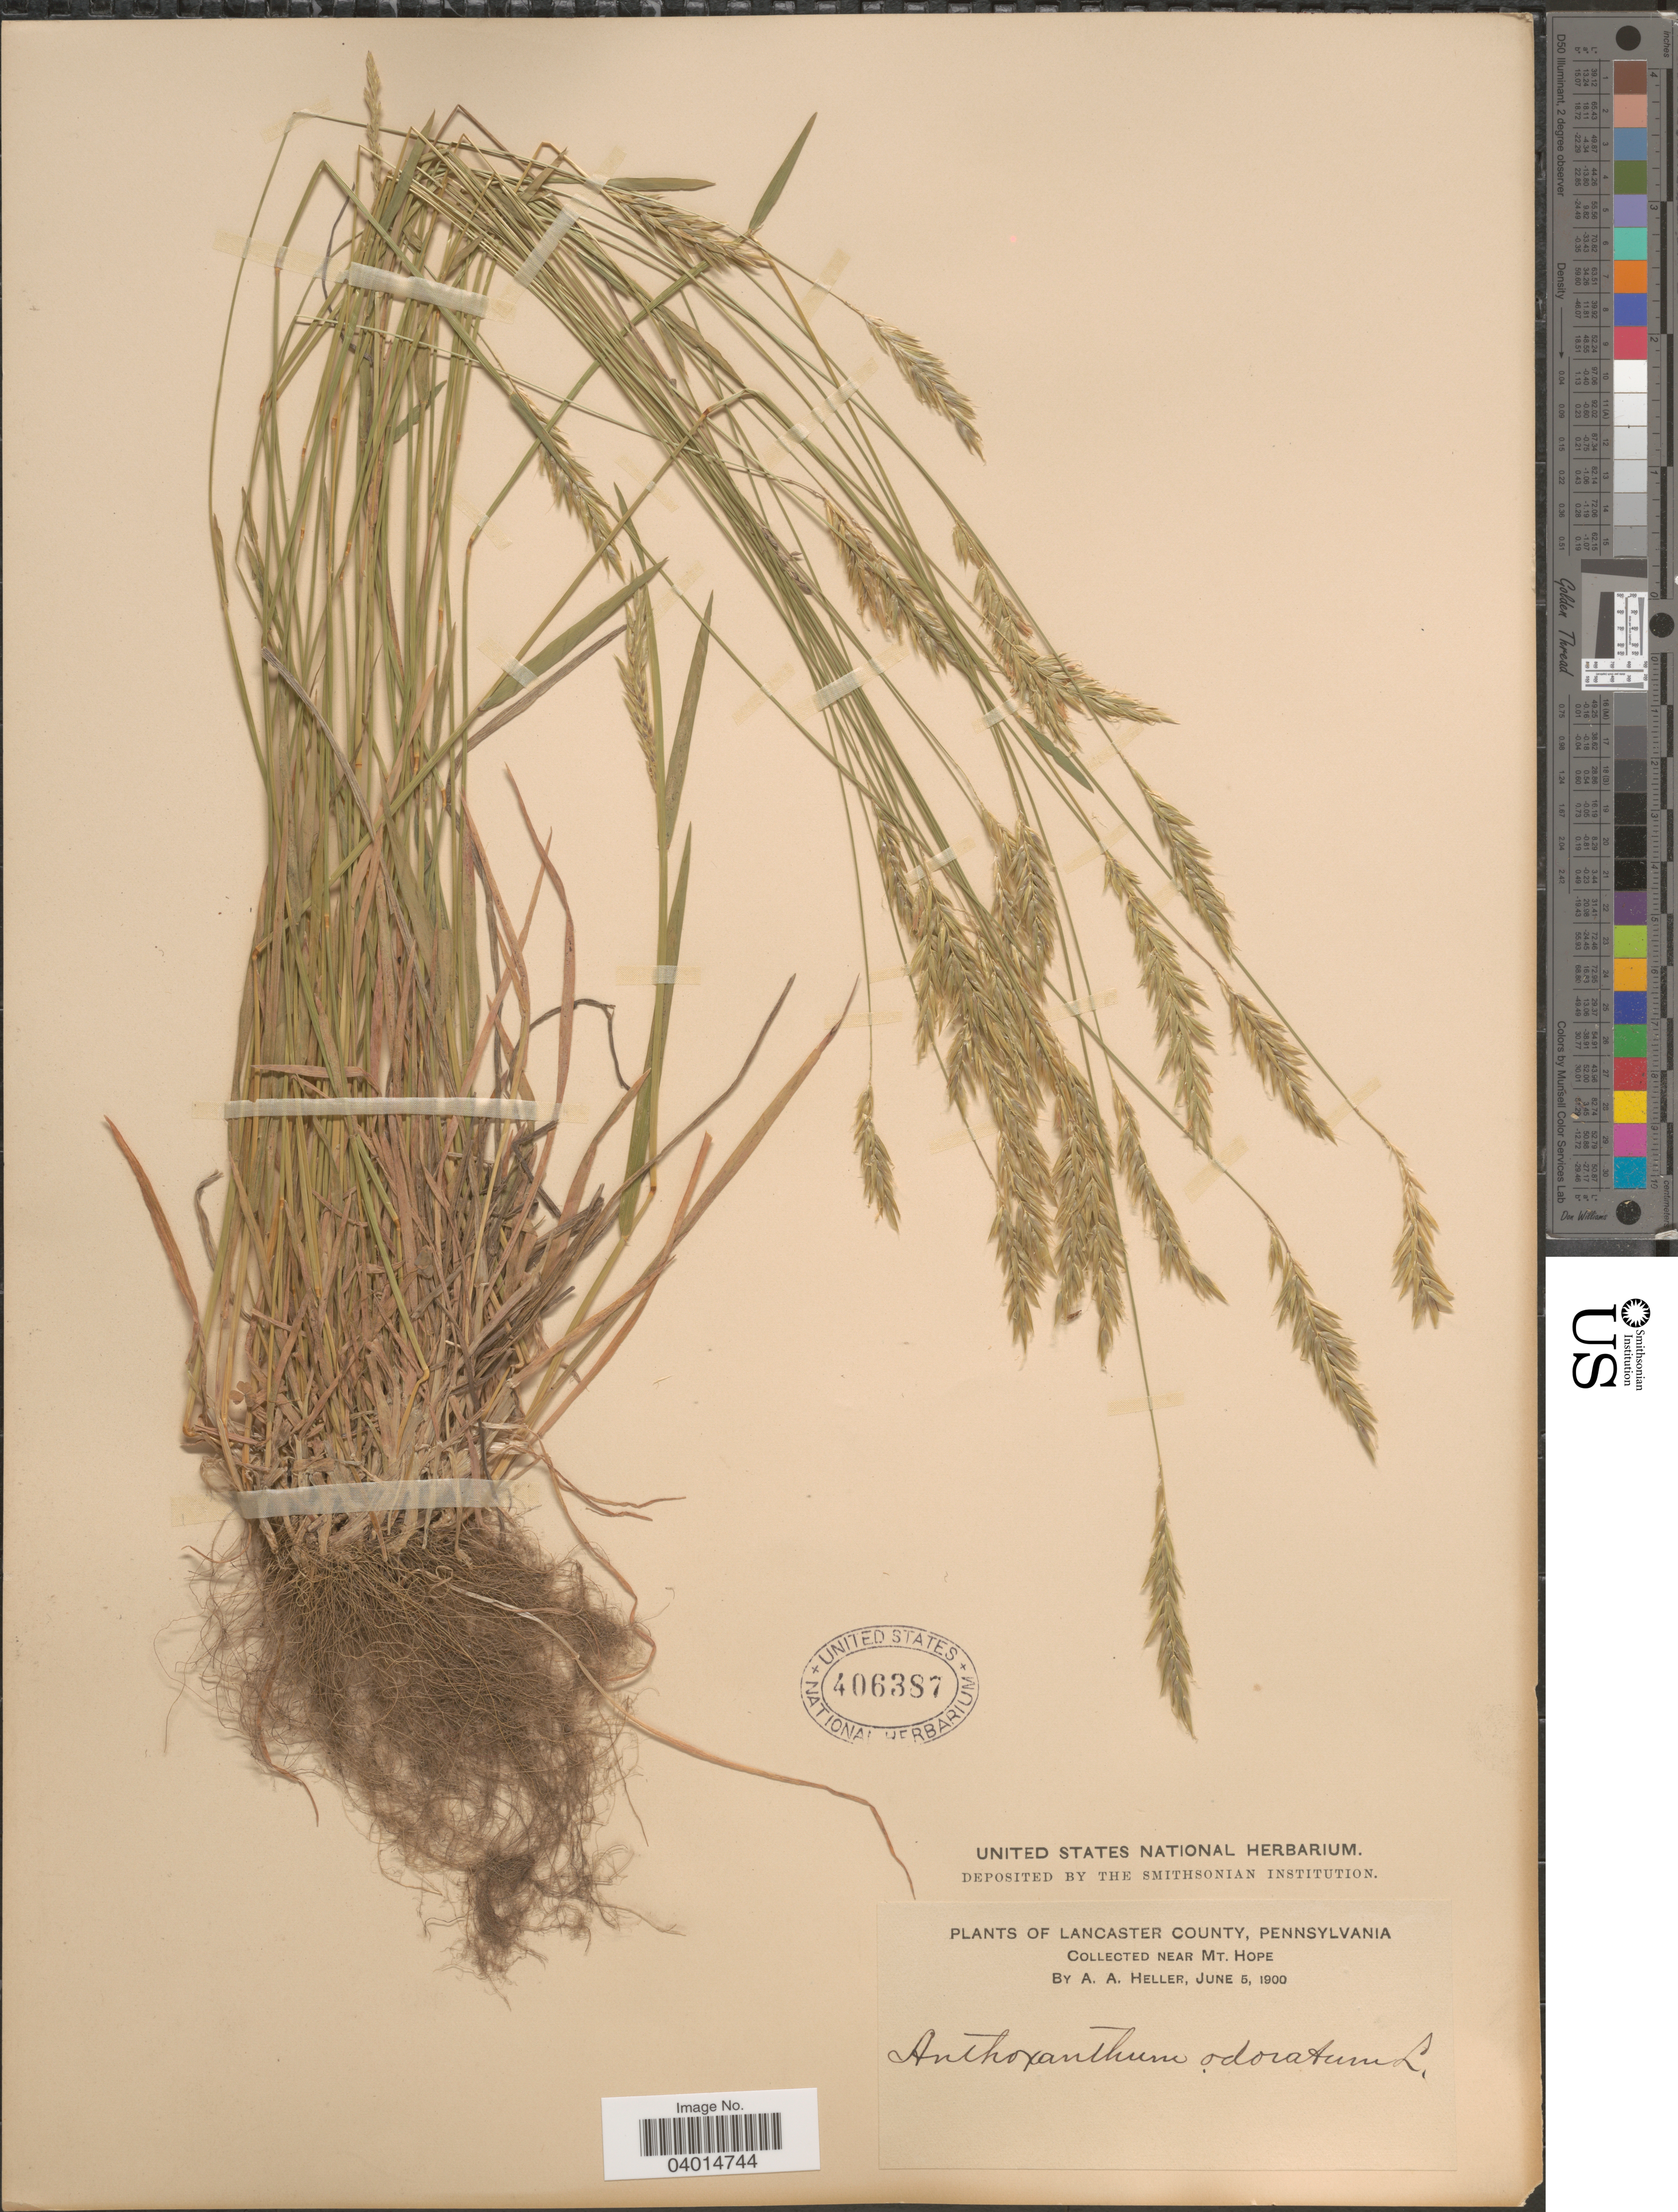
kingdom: Plantae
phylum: Tracheophyta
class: Liliopsida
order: Poales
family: Poaceae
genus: Anthoxanthum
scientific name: Anthoxanthum odoratum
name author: L.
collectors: A. A. Heller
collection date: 1900-06-05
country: United States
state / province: Pennsylvania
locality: Lancaster County. Near Mt. Hope.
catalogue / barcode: US 406387